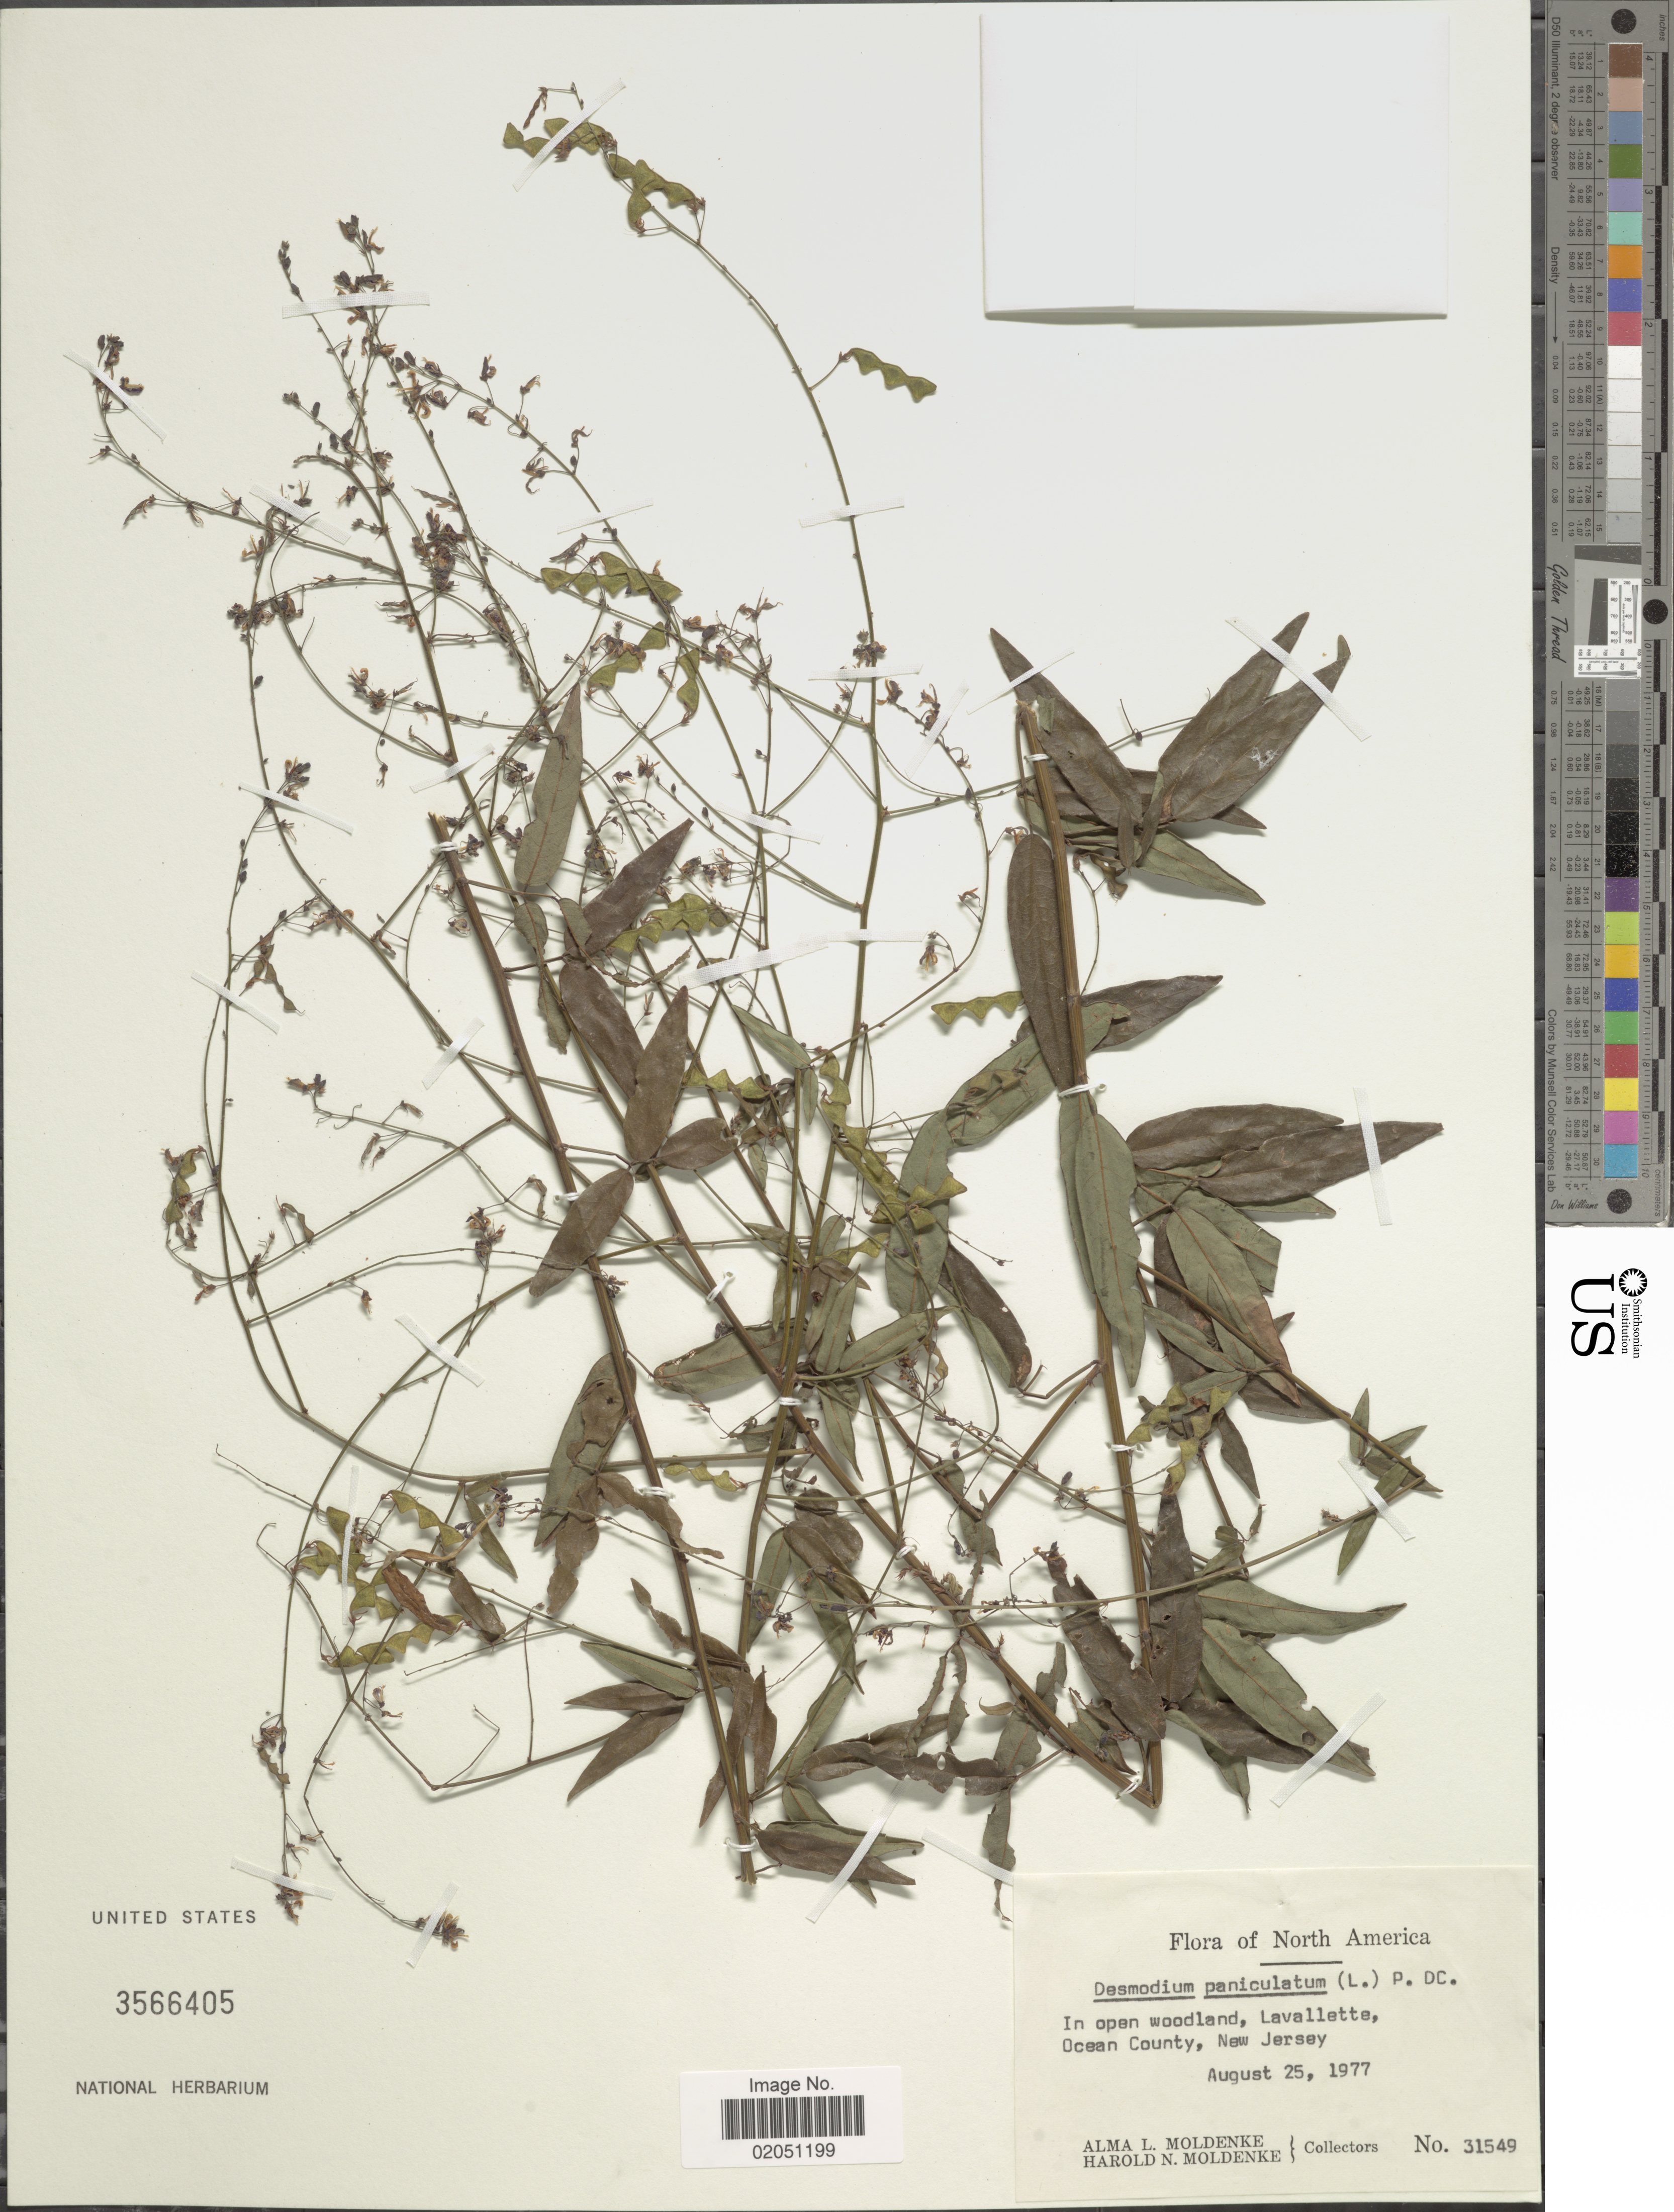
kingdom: Plantae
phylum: Tracheophyta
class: Magnoliopsida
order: Fabales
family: Fabaceae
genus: Desmodium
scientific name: Desmodium paniculatum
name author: (L.) DC.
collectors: A. L. Moldenke & H. N. Moldenke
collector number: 31549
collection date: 1977-08-25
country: United States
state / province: New Jersey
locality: In open woodland, Lavallette, Ocean County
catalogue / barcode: US 3566405